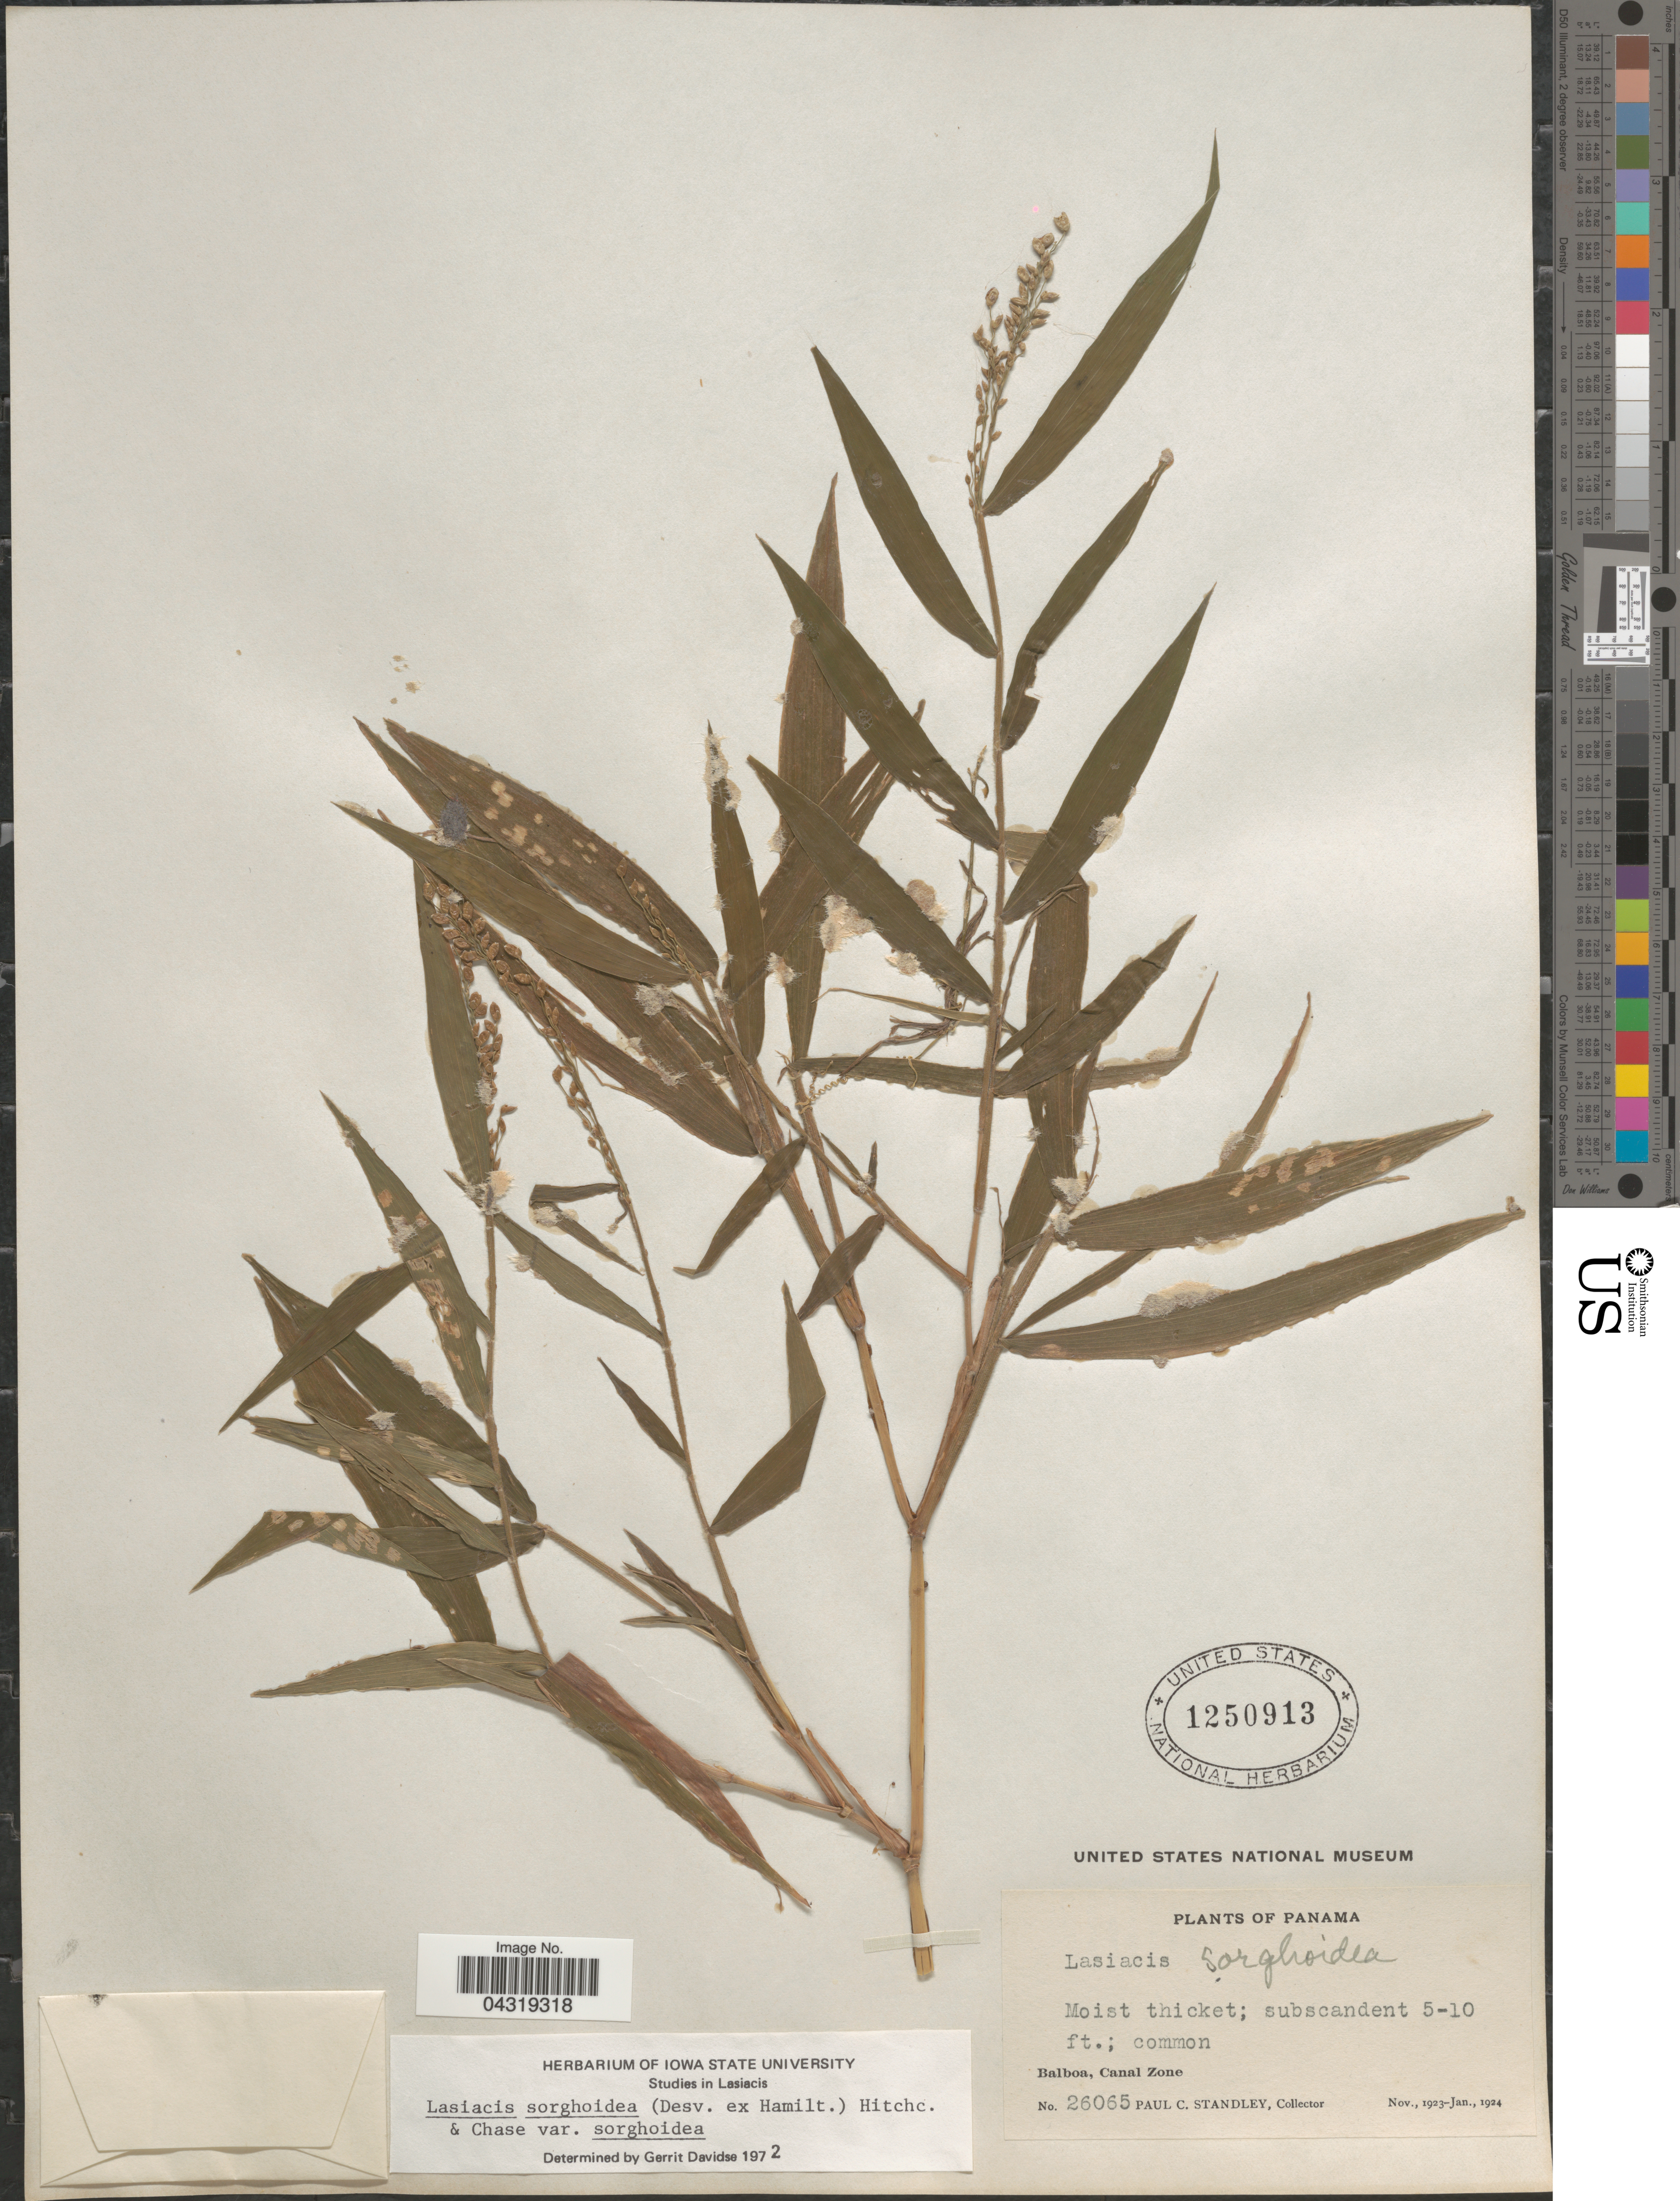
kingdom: Plantae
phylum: Tracheophyta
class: Liliopsida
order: Poales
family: Poaceae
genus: Lasiacis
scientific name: Lasiacis sorghoidea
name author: (Desv. ex Ham.) Hitchc. & Chase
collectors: P. C. Standley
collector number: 26065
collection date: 1923-11/1924-01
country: Panama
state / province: Colón / Panamá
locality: Balboa, Canal Zone.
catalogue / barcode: US 1250913